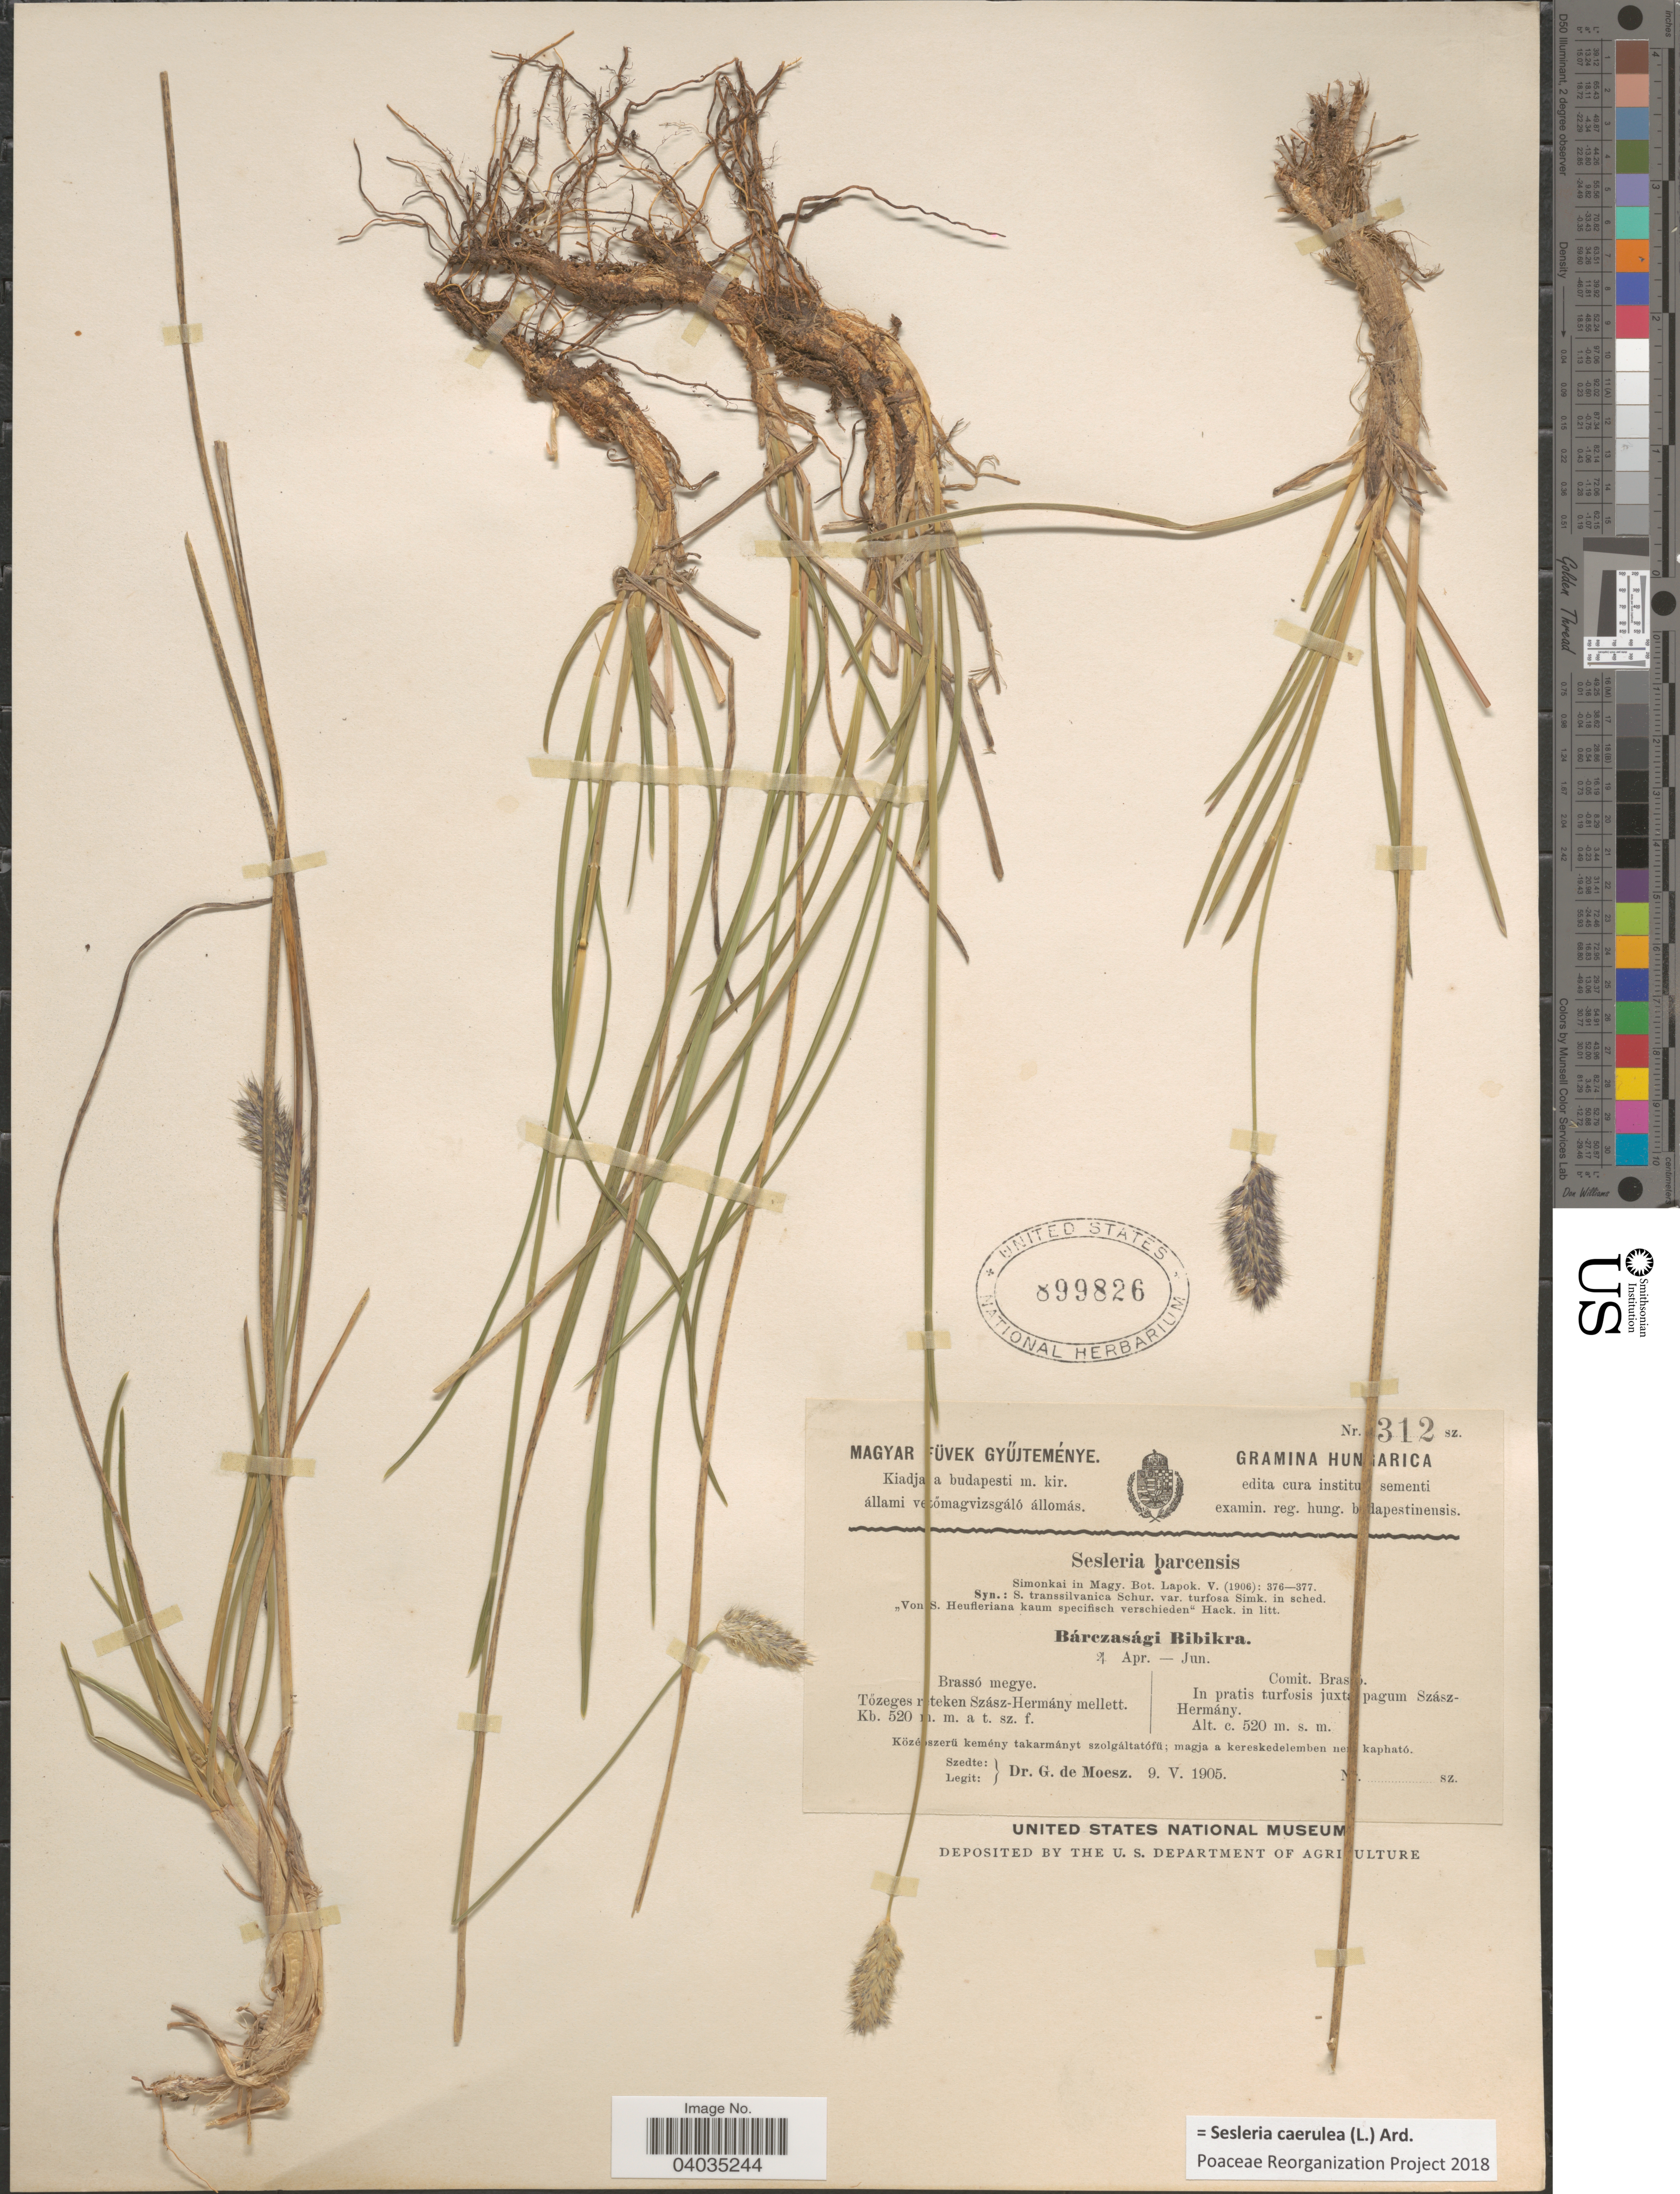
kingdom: Plantae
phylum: Tracheophyta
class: Liliopsida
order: Poales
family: Poaceae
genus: Sesleria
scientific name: Sesleria caerulea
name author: (L.) Ard.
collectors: G. Moesz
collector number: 312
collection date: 1905-05-09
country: Hungary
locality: Hungarica. Comit. Brassó. In pratis turfosis juxta pagum Szász-Hermány.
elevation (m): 520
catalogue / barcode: US 899826